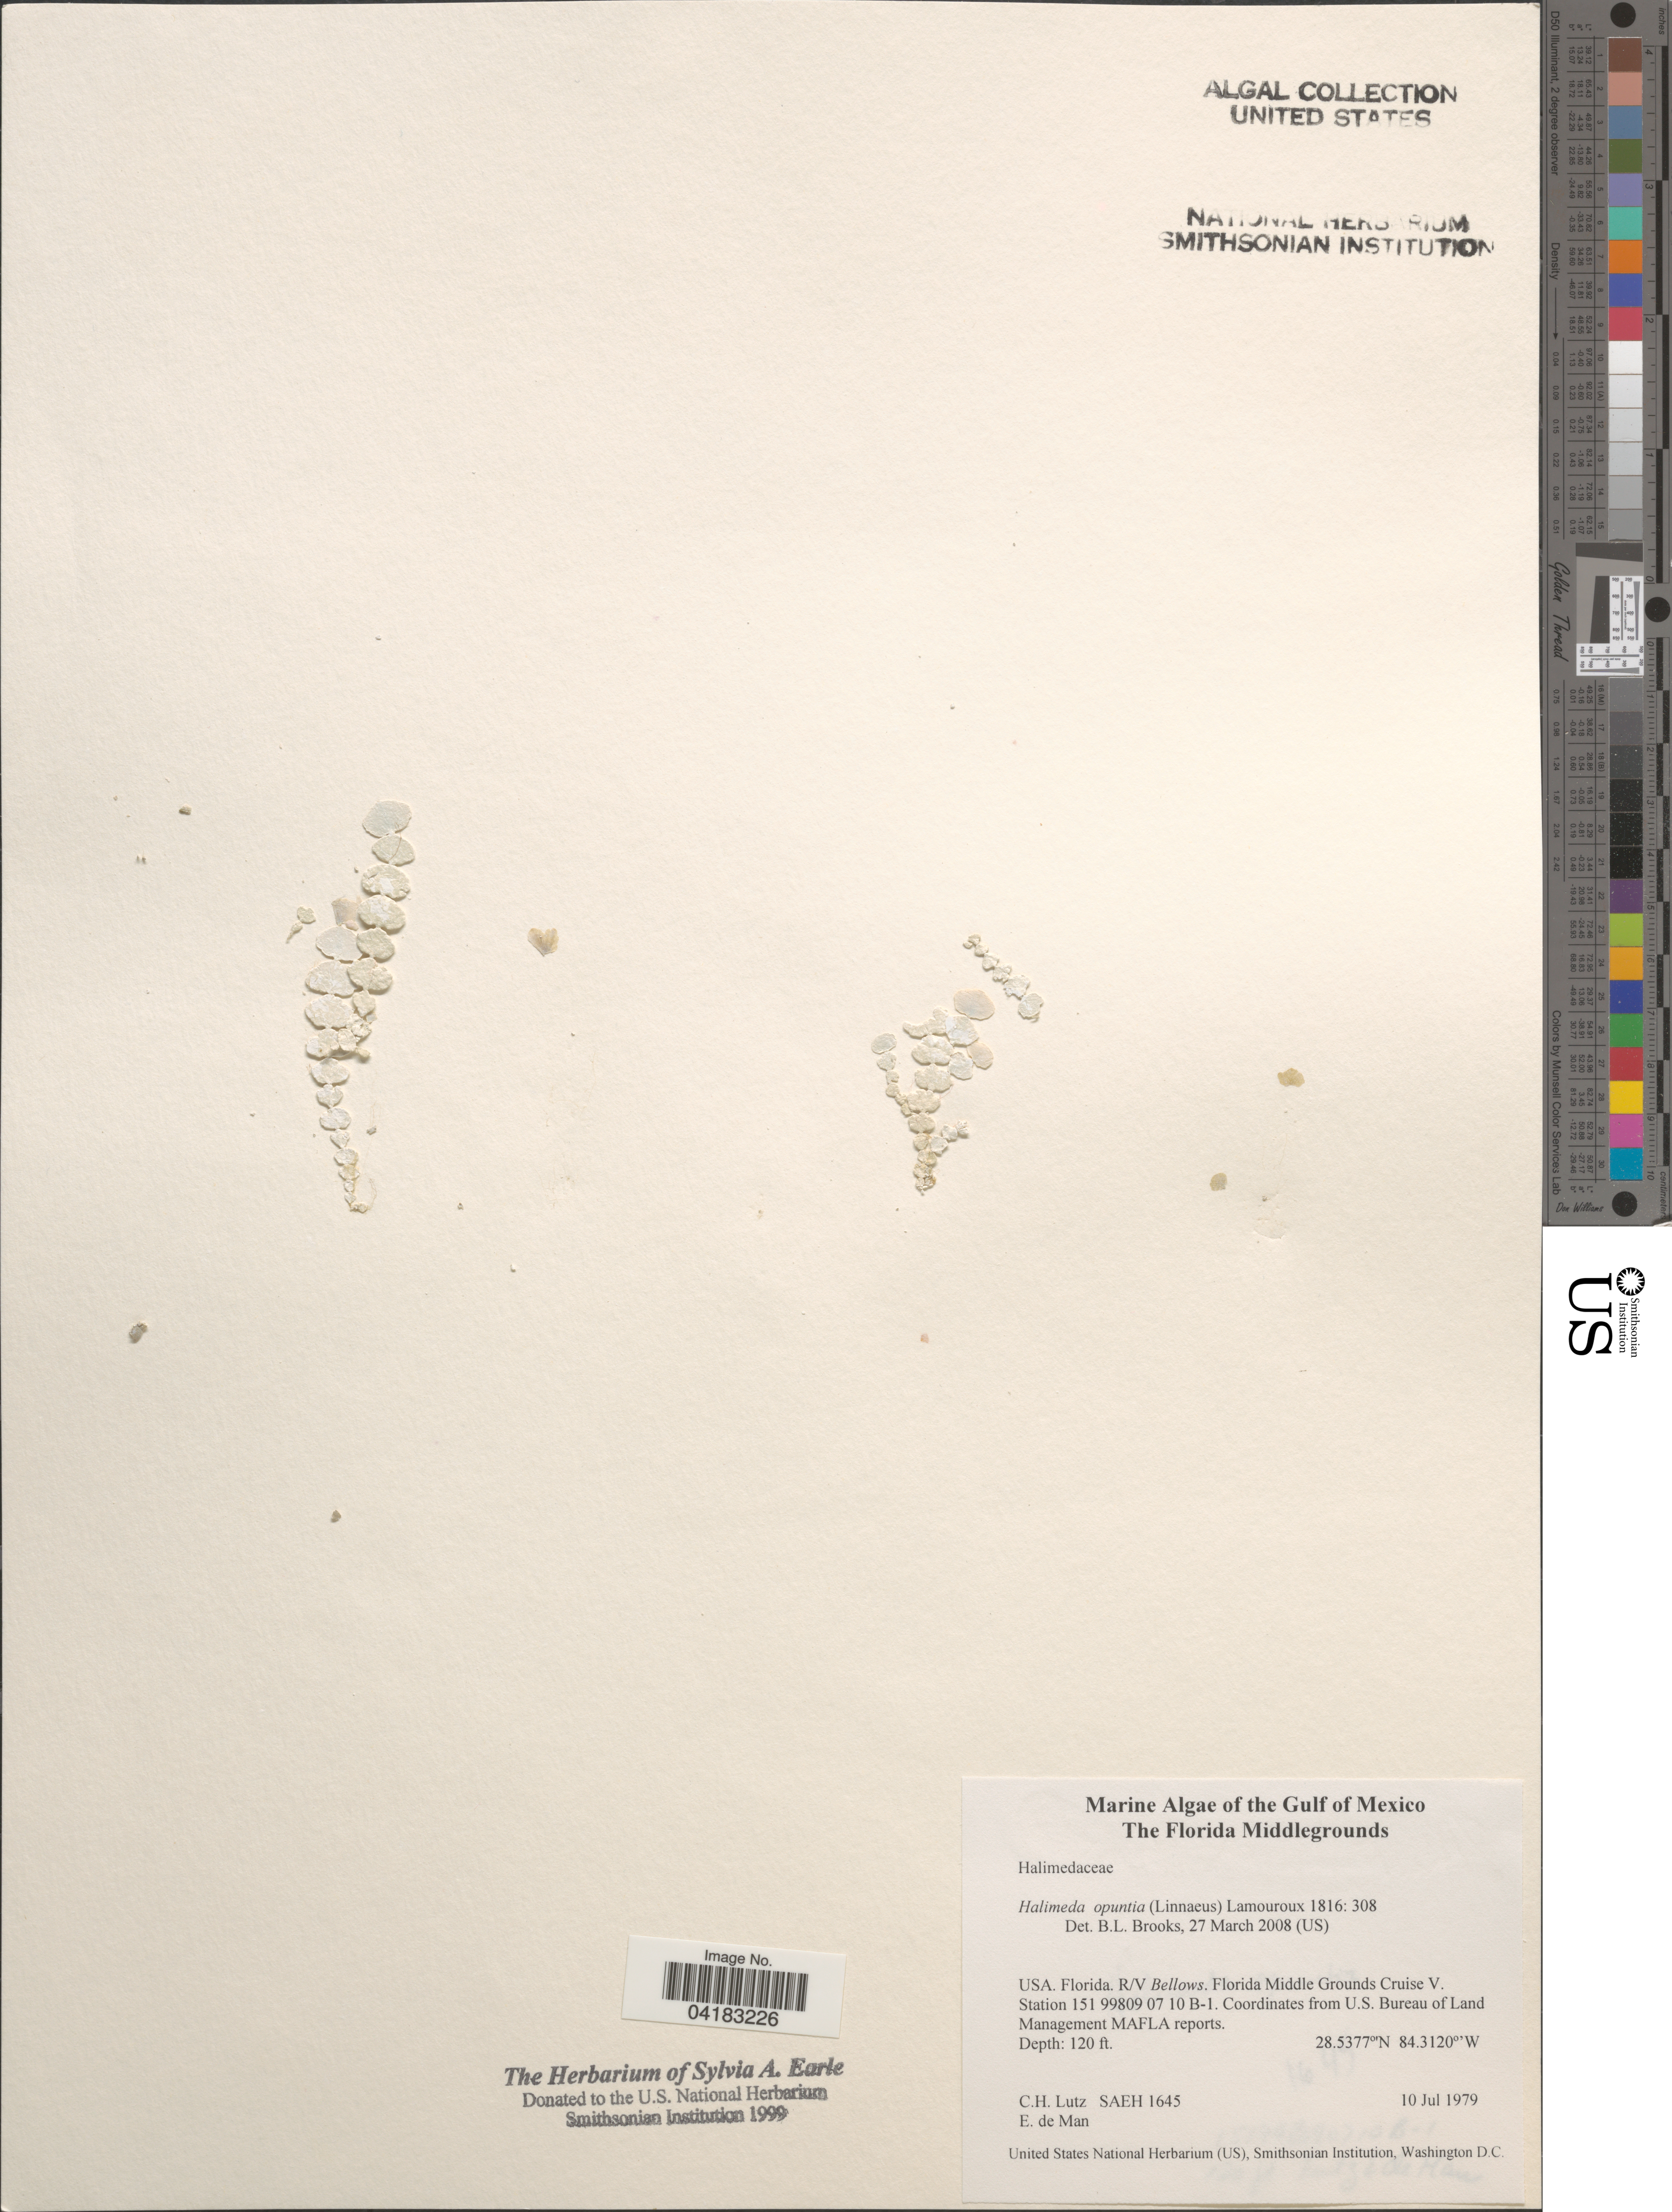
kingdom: Plantae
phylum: Chlorophyta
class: Ulvophyceae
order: Bryopsidales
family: Halimedaceae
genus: Halimeda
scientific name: Halimeda opuntia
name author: (L.) J.V.Lamouroux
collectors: C. Lutz & E. de Man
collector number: SAEH1645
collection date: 1979-07-10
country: United States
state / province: Florida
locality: Gulf of Mexico. R/V Bellows. Florida Middle Grounds Cruise V. Station 151 99809 07 10 B-1.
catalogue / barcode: US 240466